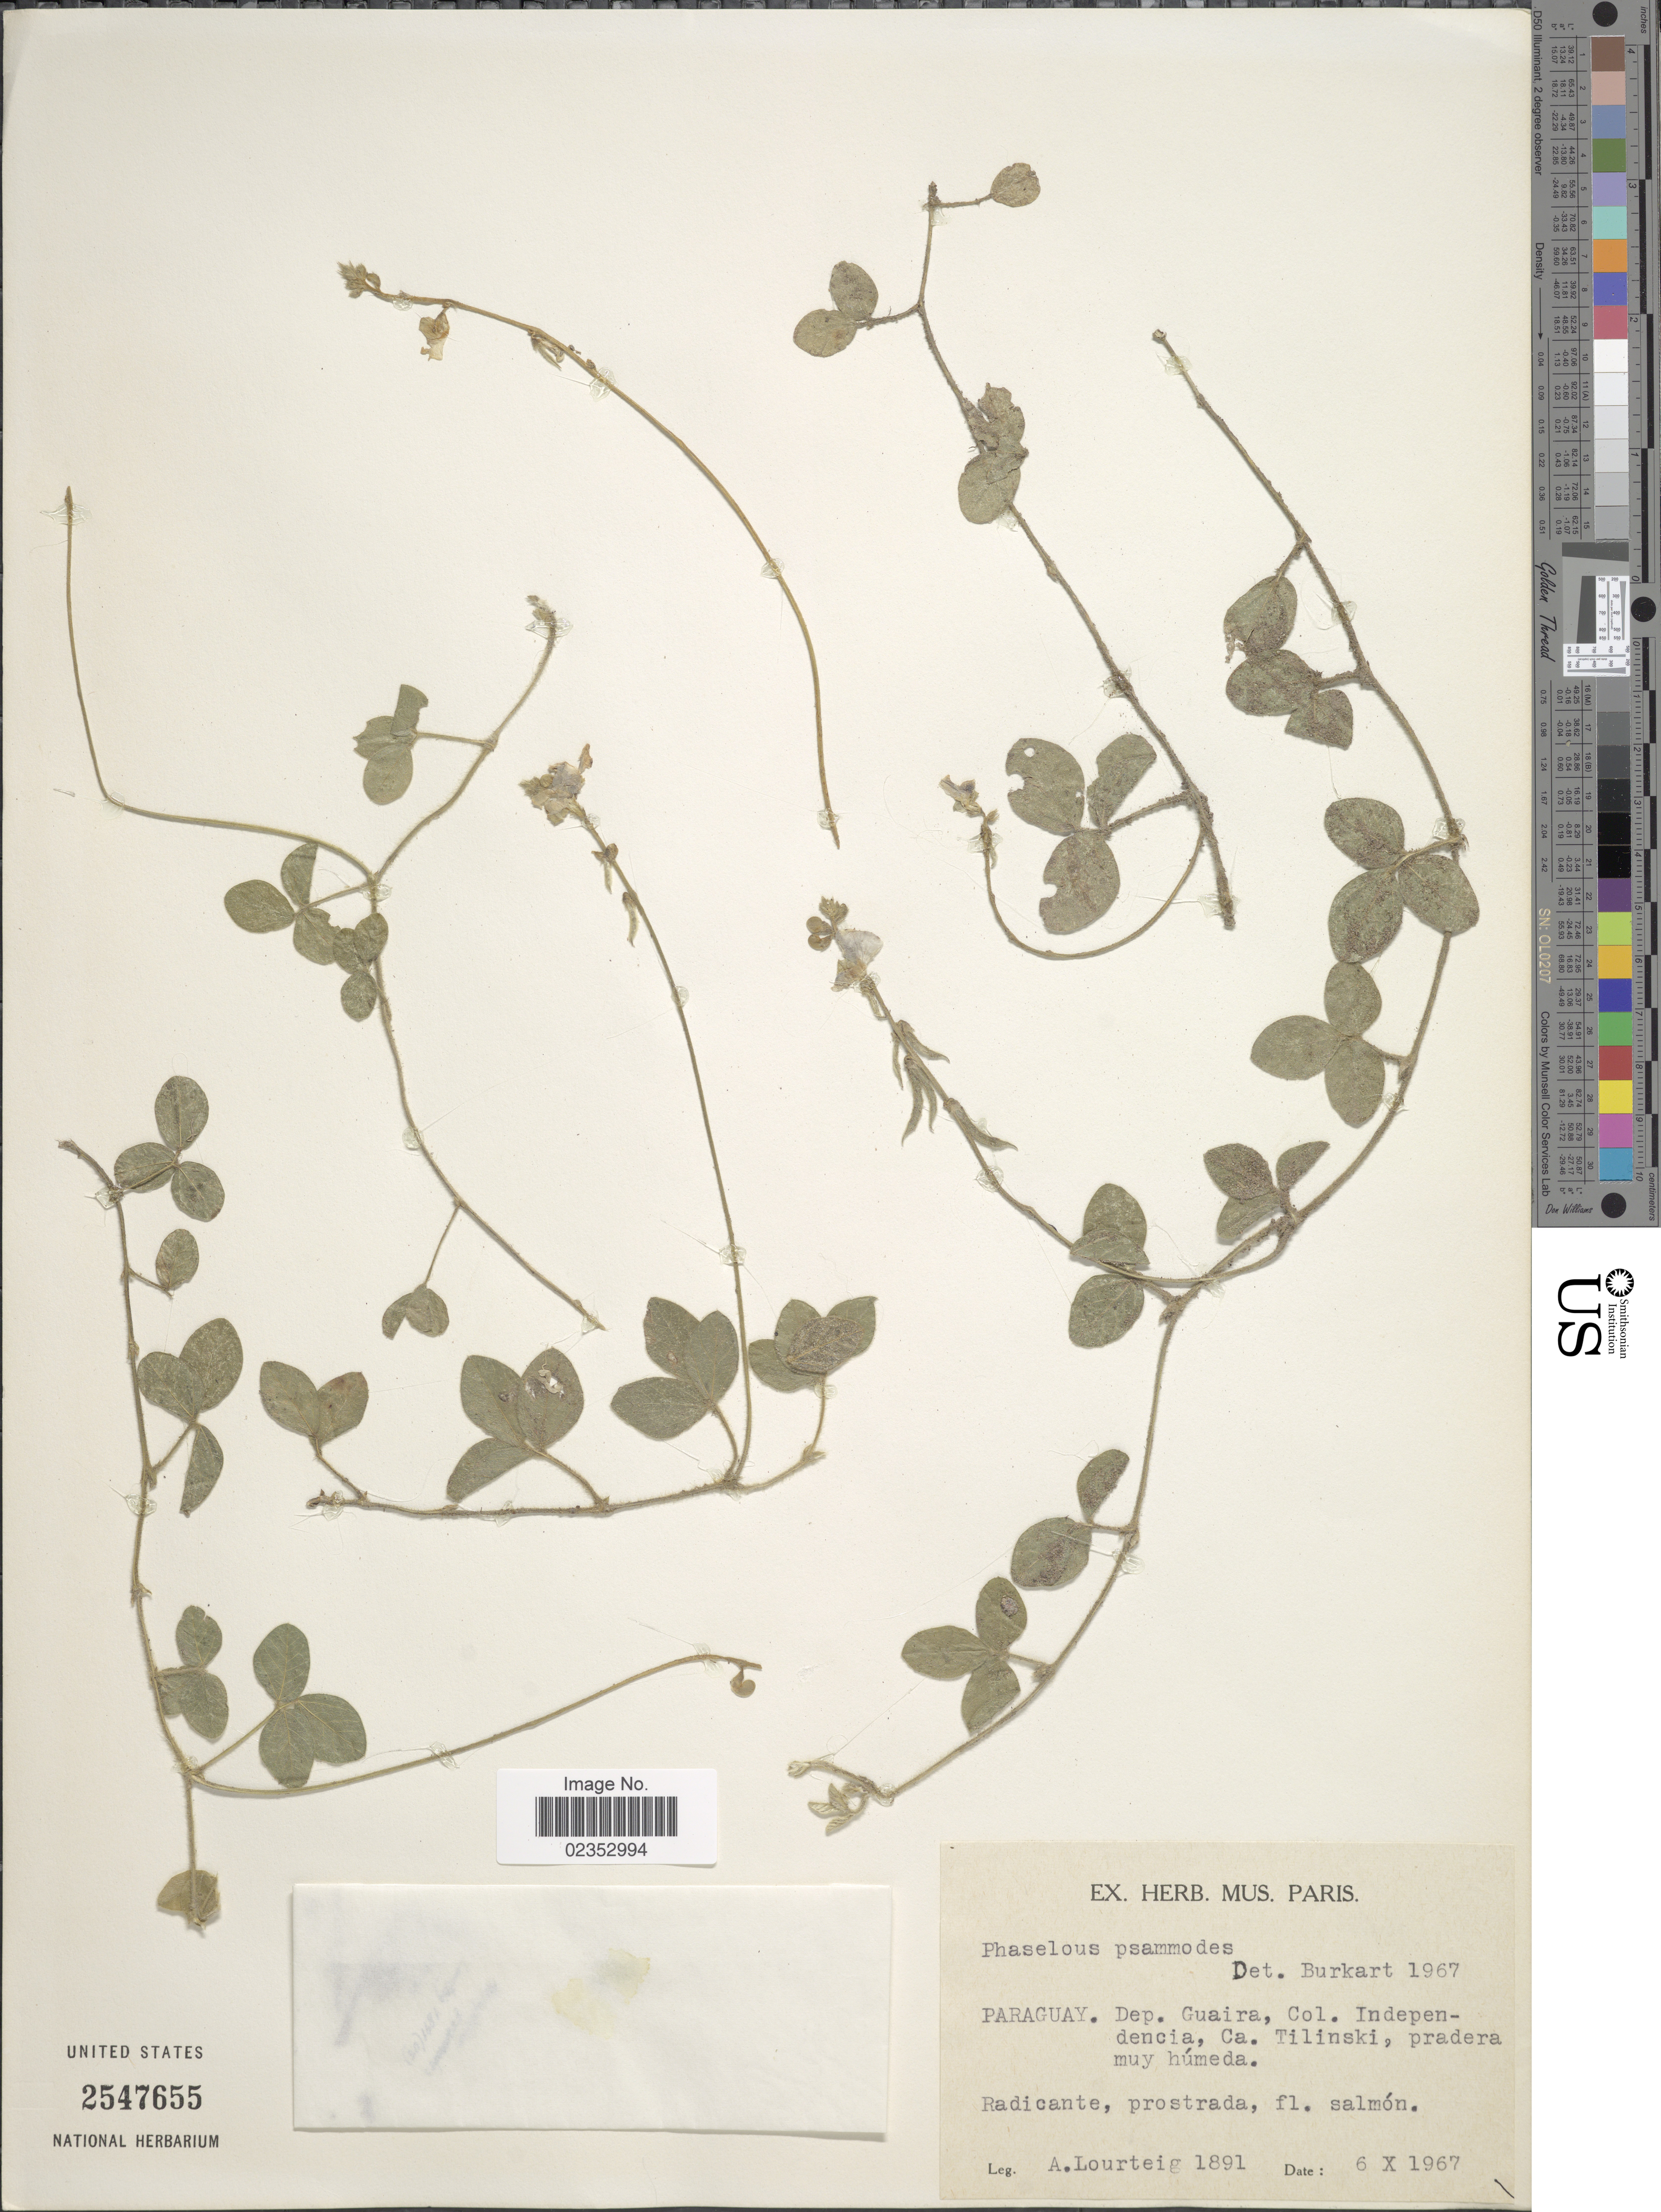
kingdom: Plantae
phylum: Tracheophyta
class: Magnoliopsida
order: Fabales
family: Fabaceae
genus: Macroptilium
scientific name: Macroptilium psammodes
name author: (Lindm.) S.I.Drewes & R.A. Palacios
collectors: A. Lourteig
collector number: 1891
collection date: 1967-10-06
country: Paraguay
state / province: Guaira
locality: Dep. Guaira, Col. Independencia, Ca. Tilinski, pradera muy húmeda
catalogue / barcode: US 2547655